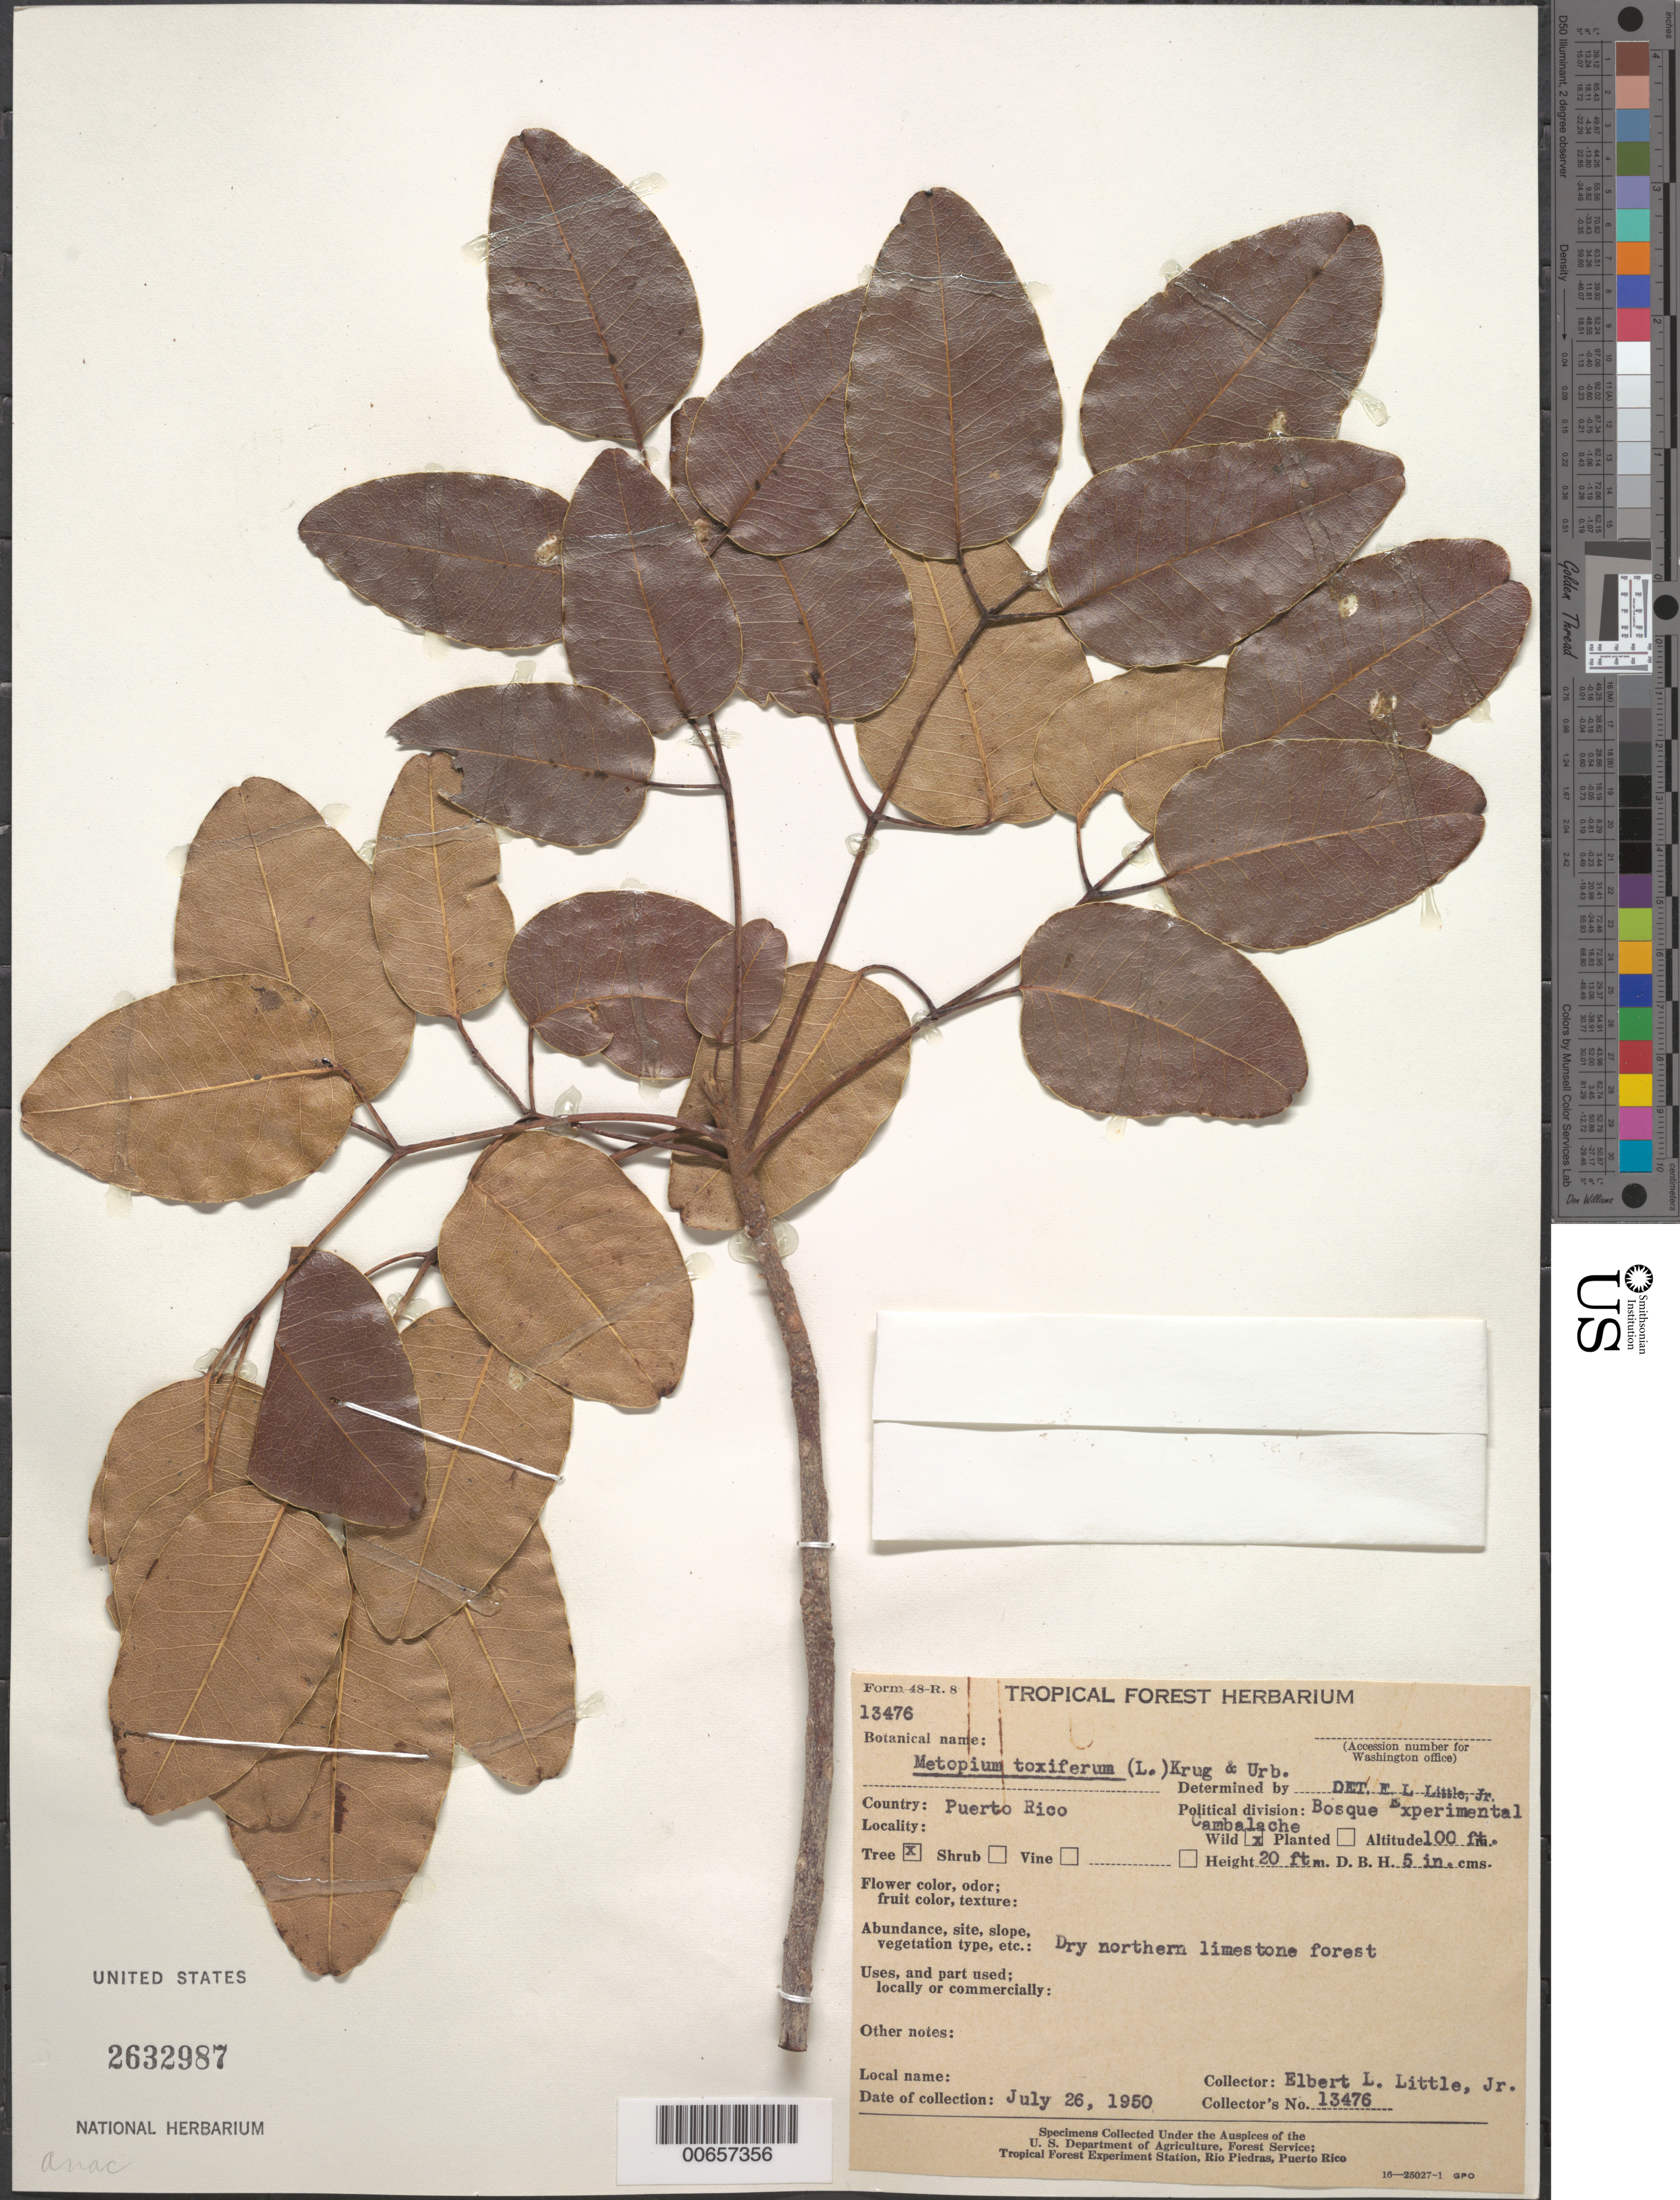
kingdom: Plantae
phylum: Tracheophyta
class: Magnoliopsida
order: Sapindales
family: Anacardiaceae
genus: Metopium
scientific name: Metopium toxiferum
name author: (L.) Krug & Urb.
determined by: Little, Elbert L., Jr., (FSSR), United States Department of Agriculture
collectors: E. L. Little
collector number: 13476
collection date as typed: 26 Jul 1950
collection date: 1950-07-26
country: Puerto Rico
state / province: Arecibo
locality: Bosque Exp. Cambalache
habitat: Dry northern limestone forest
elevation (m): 30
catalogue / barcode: US 2632987